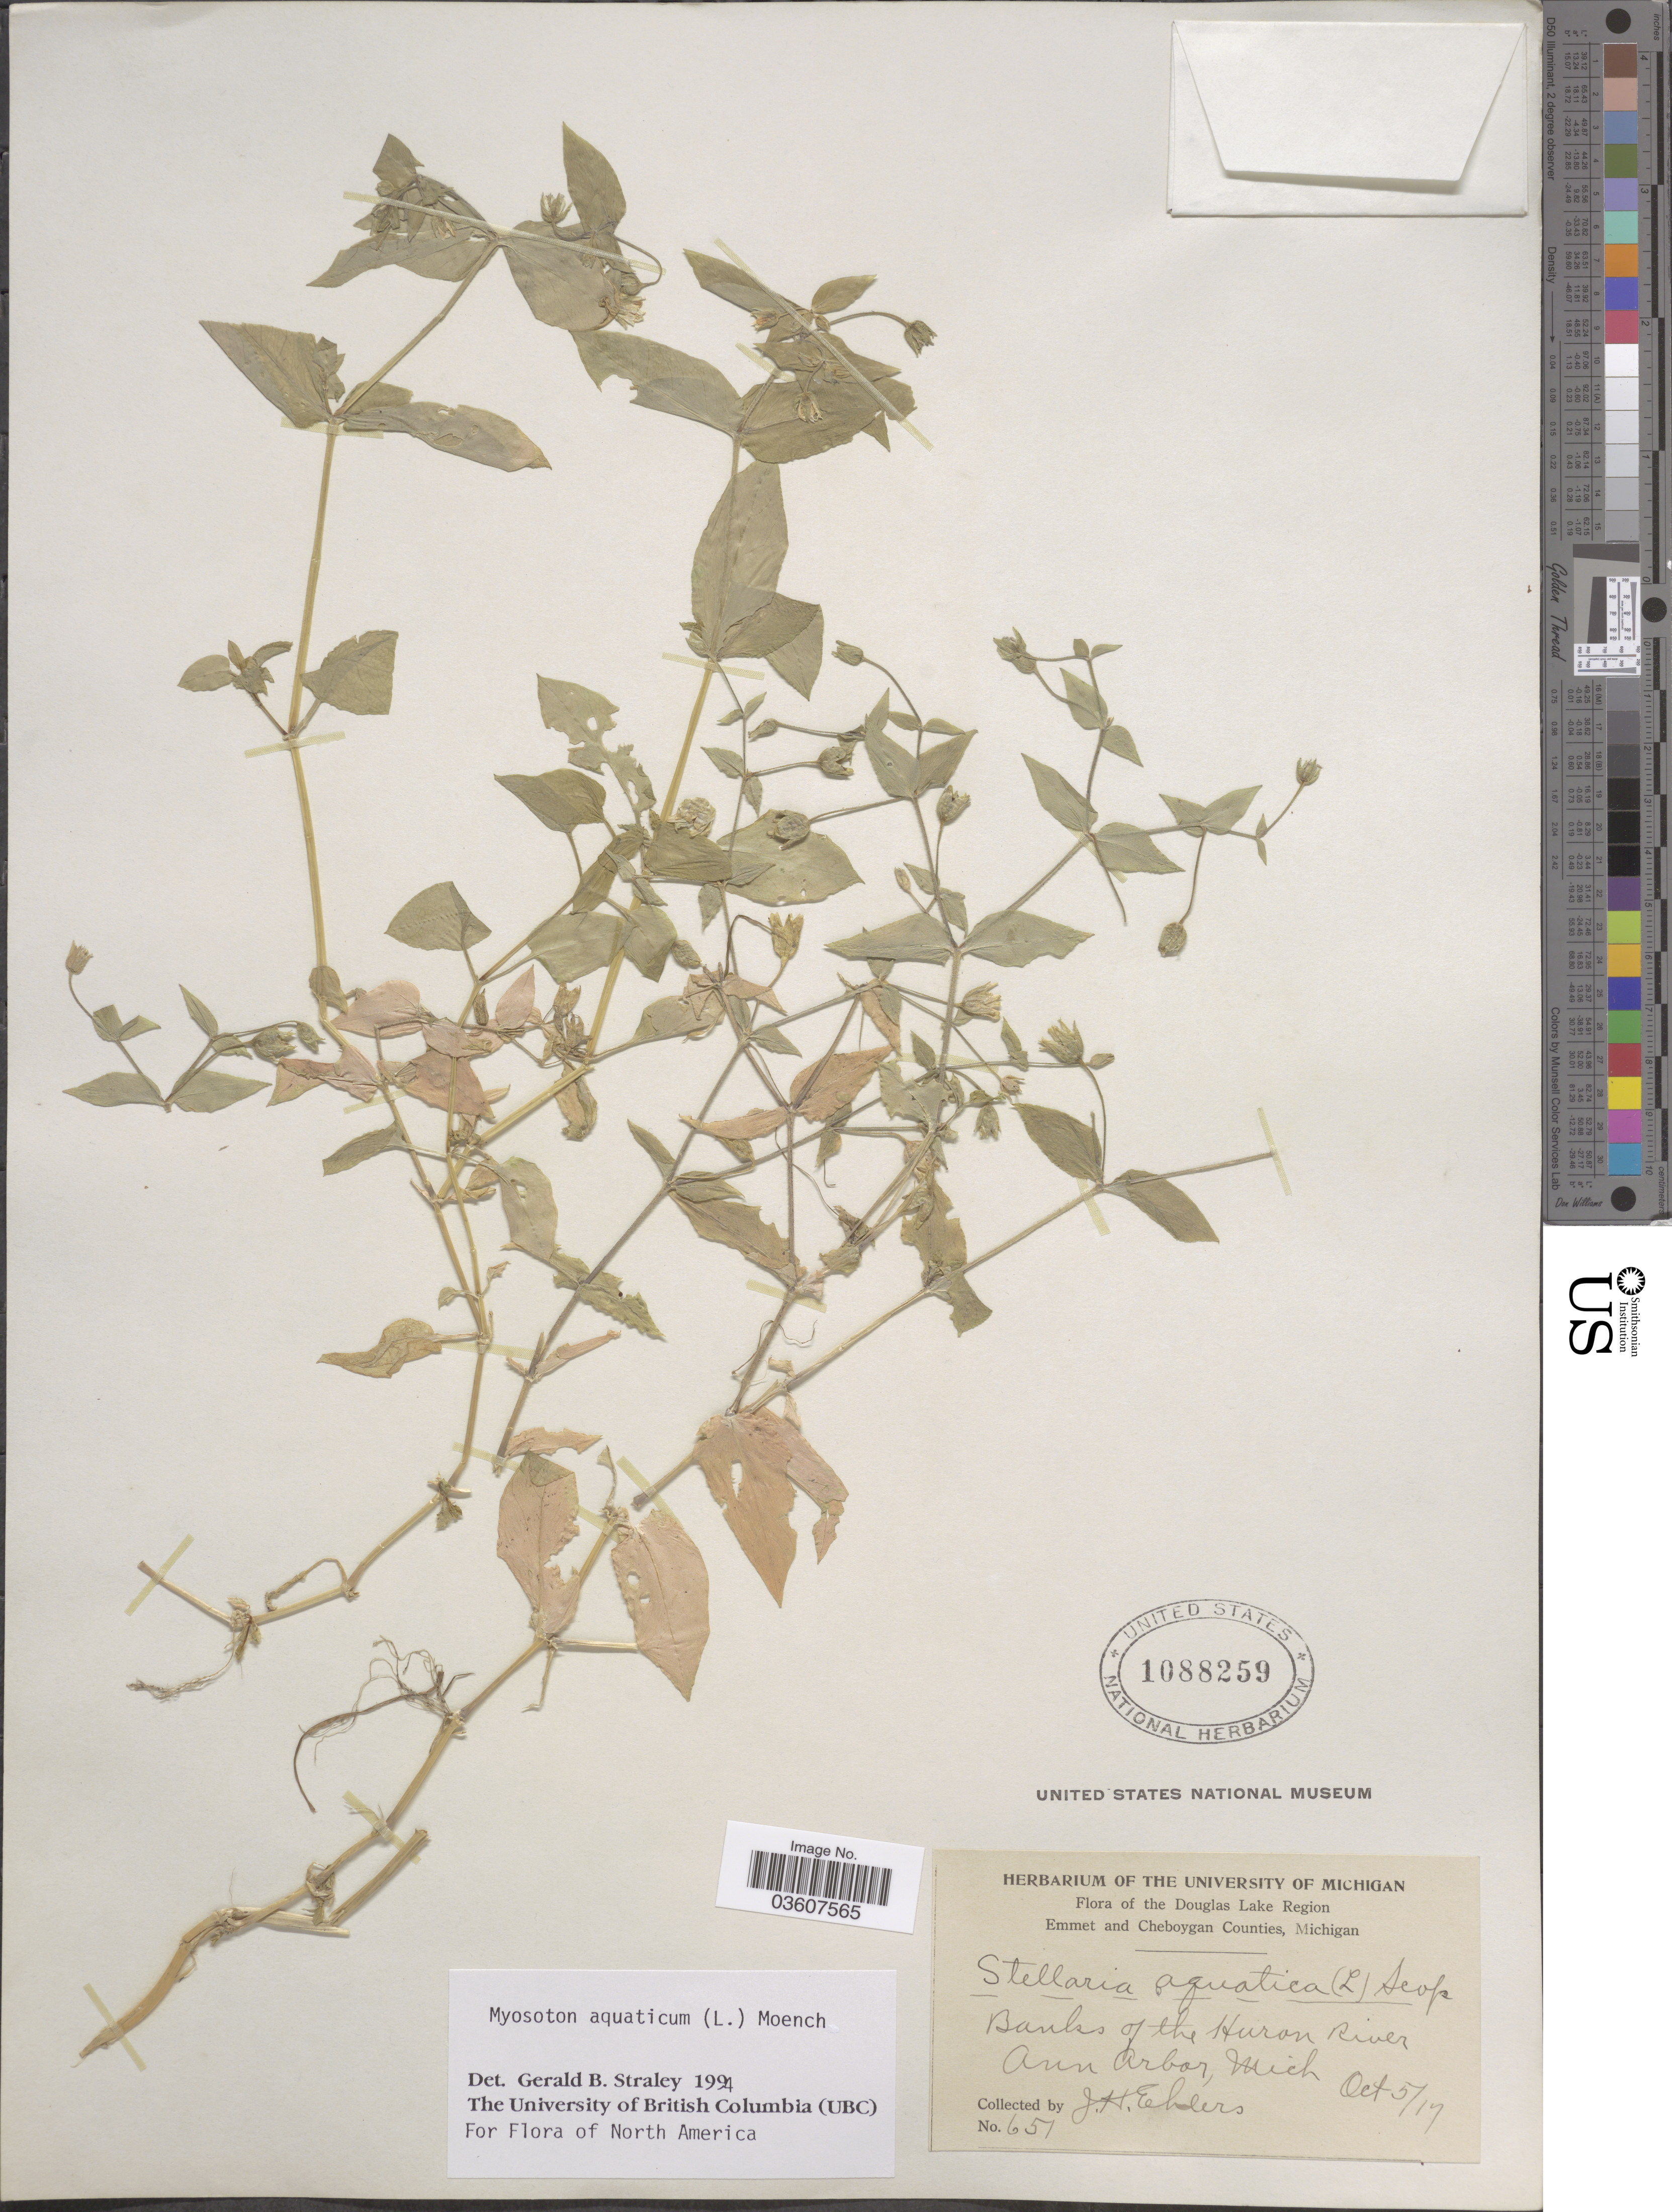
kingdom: Plantae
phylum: Tracheophyta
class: Magnoliopsida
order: Caryophyllales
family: Caryophyllaceae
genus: Stellaria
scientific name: Stellaria aquatica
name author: L.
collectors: J. H. Ehlers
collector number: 651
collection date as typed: Transcribed d/m/y: 5/10/17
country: United States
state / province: Michigan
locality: The Douglas Lake Region. Emmet and Cheboygan Counties. Banks of the Huron River Ann Arbor.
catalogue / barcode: US 1088259